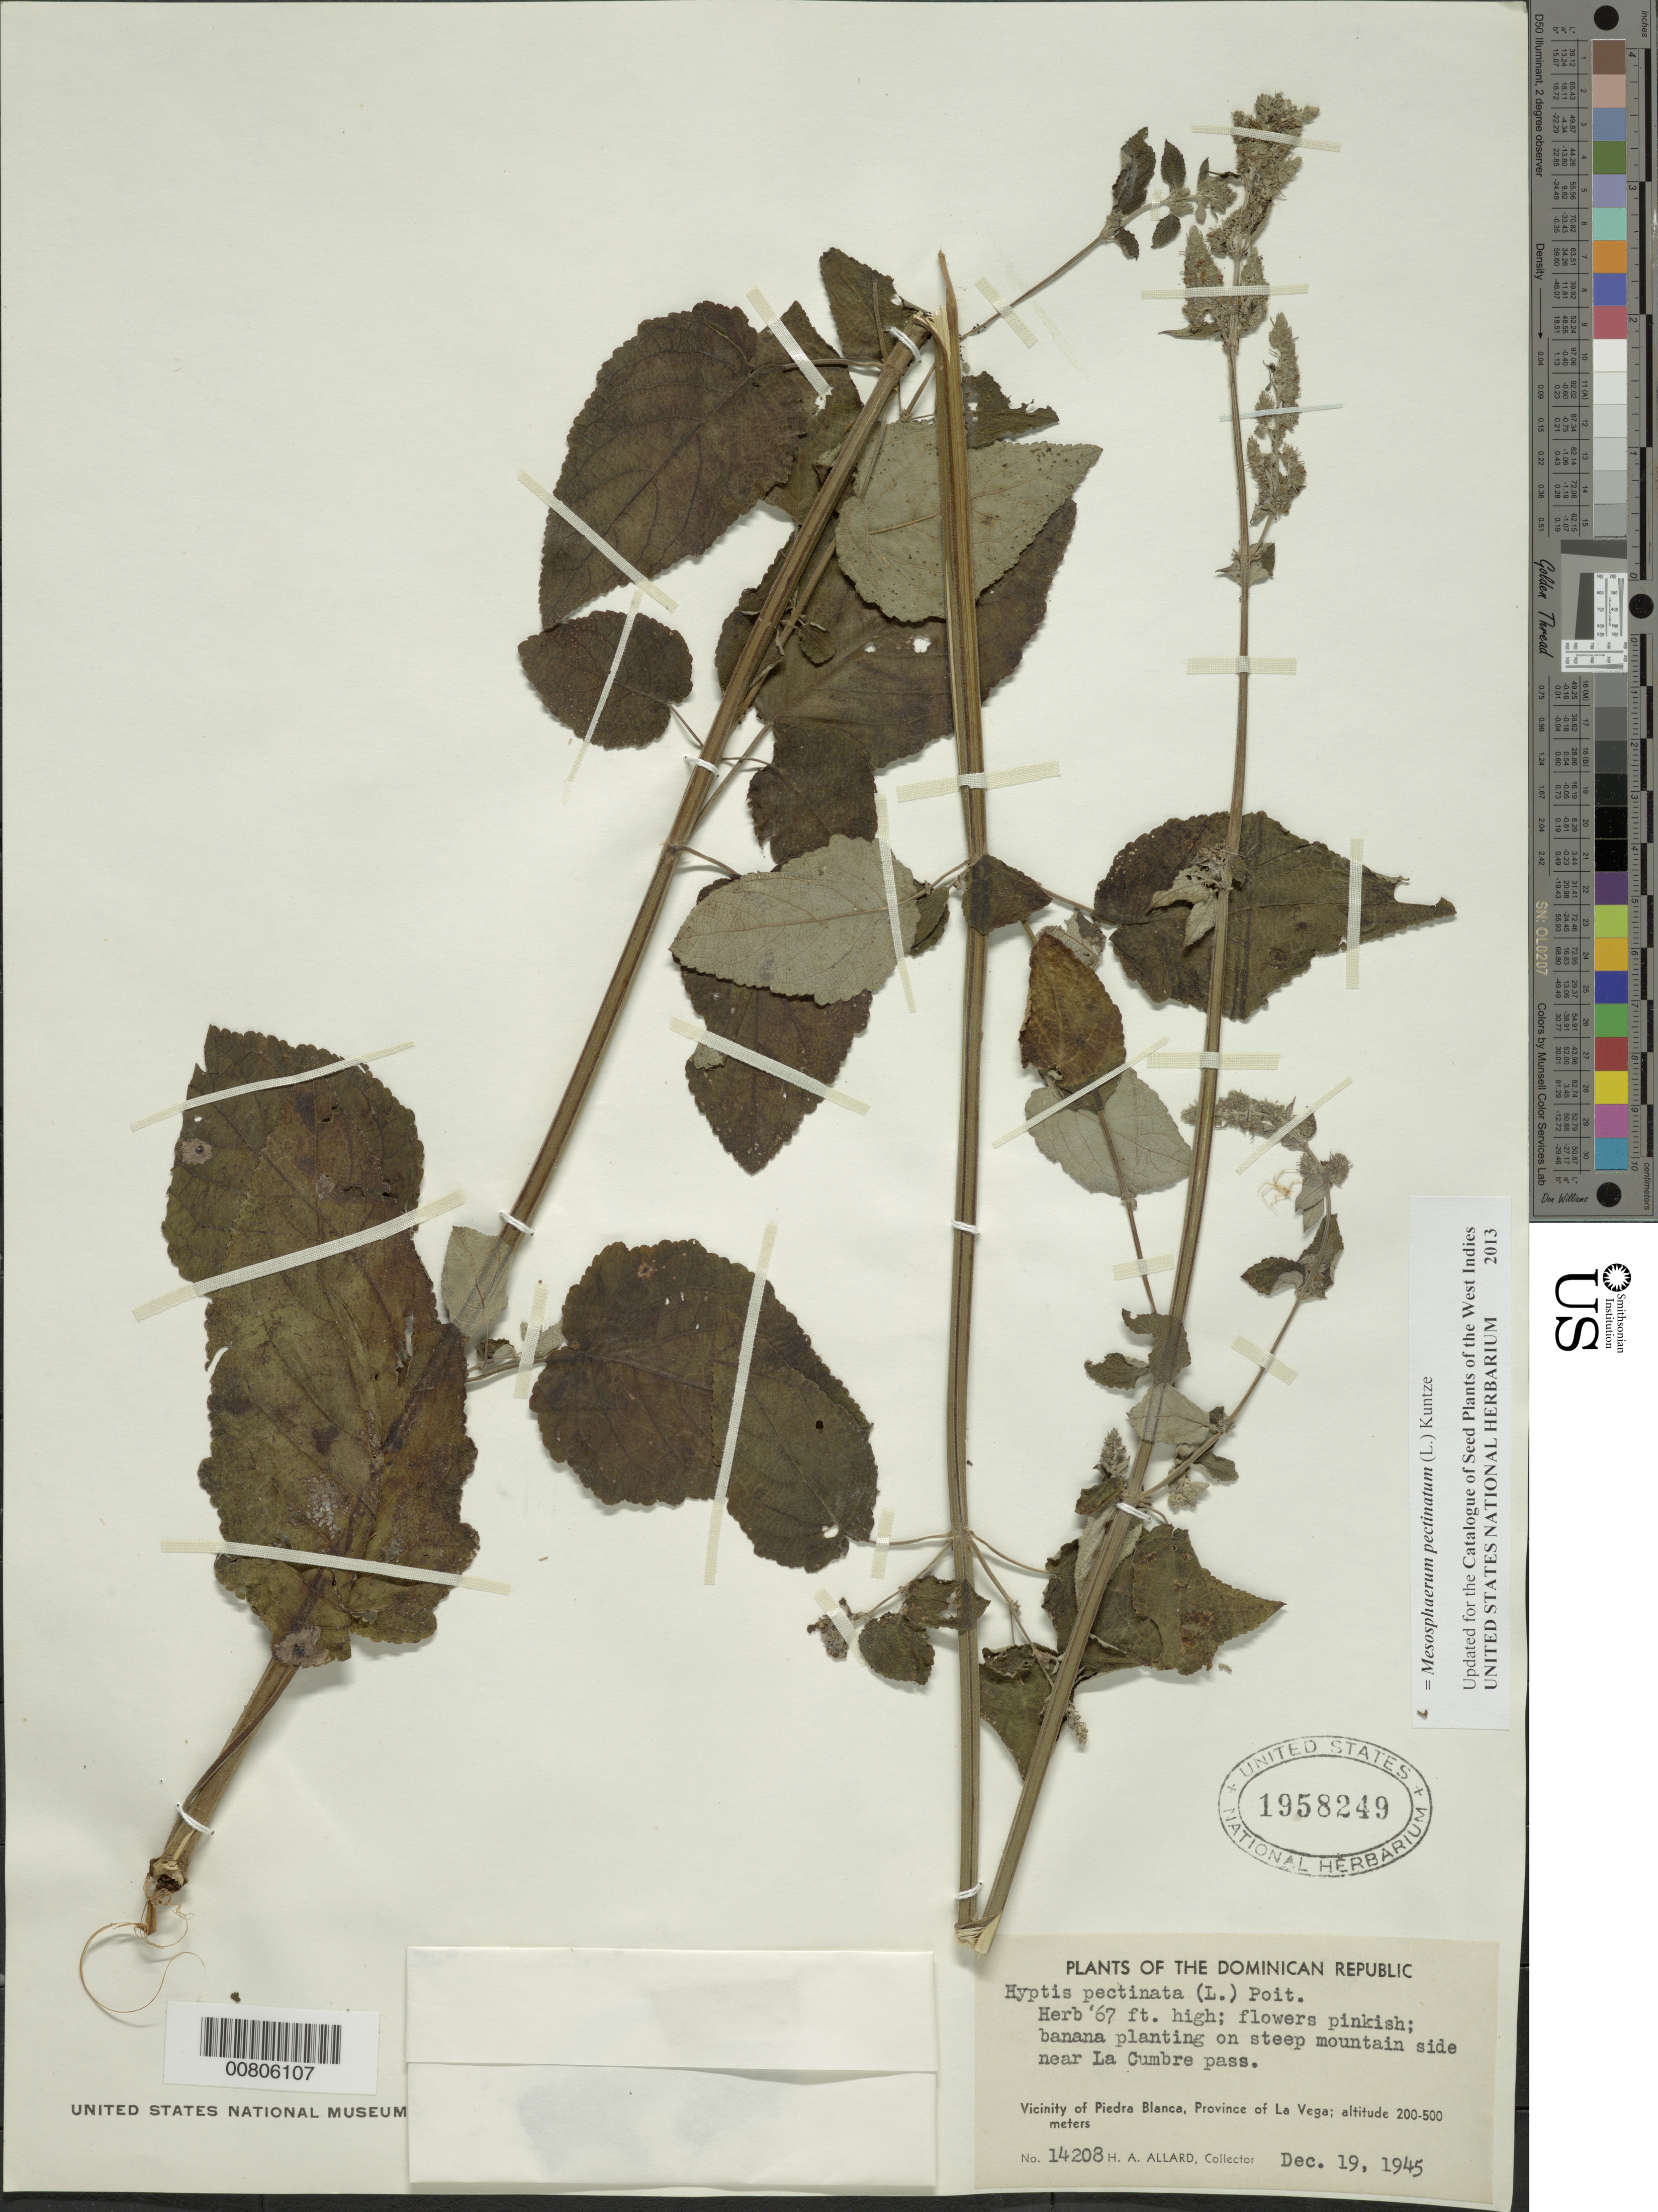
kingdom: Plantae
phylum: Tracheophyta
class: Magnoliopsida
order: Lamiales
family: Lamiaceae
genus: Mesosphaerum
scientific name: Mesosphaerum pectinatum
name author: (L.) Kuntze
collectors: H. A. Allard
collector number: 14208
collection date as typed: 19 Dec 1945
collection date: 1945-12-19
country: Dominican Republic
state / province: La Vega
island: Hispaniola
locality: Vicinity of Piedra Blanca, near La Cumbre pass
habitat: Banana planting on steep mountain side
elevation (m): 200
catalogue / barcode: US 1958249